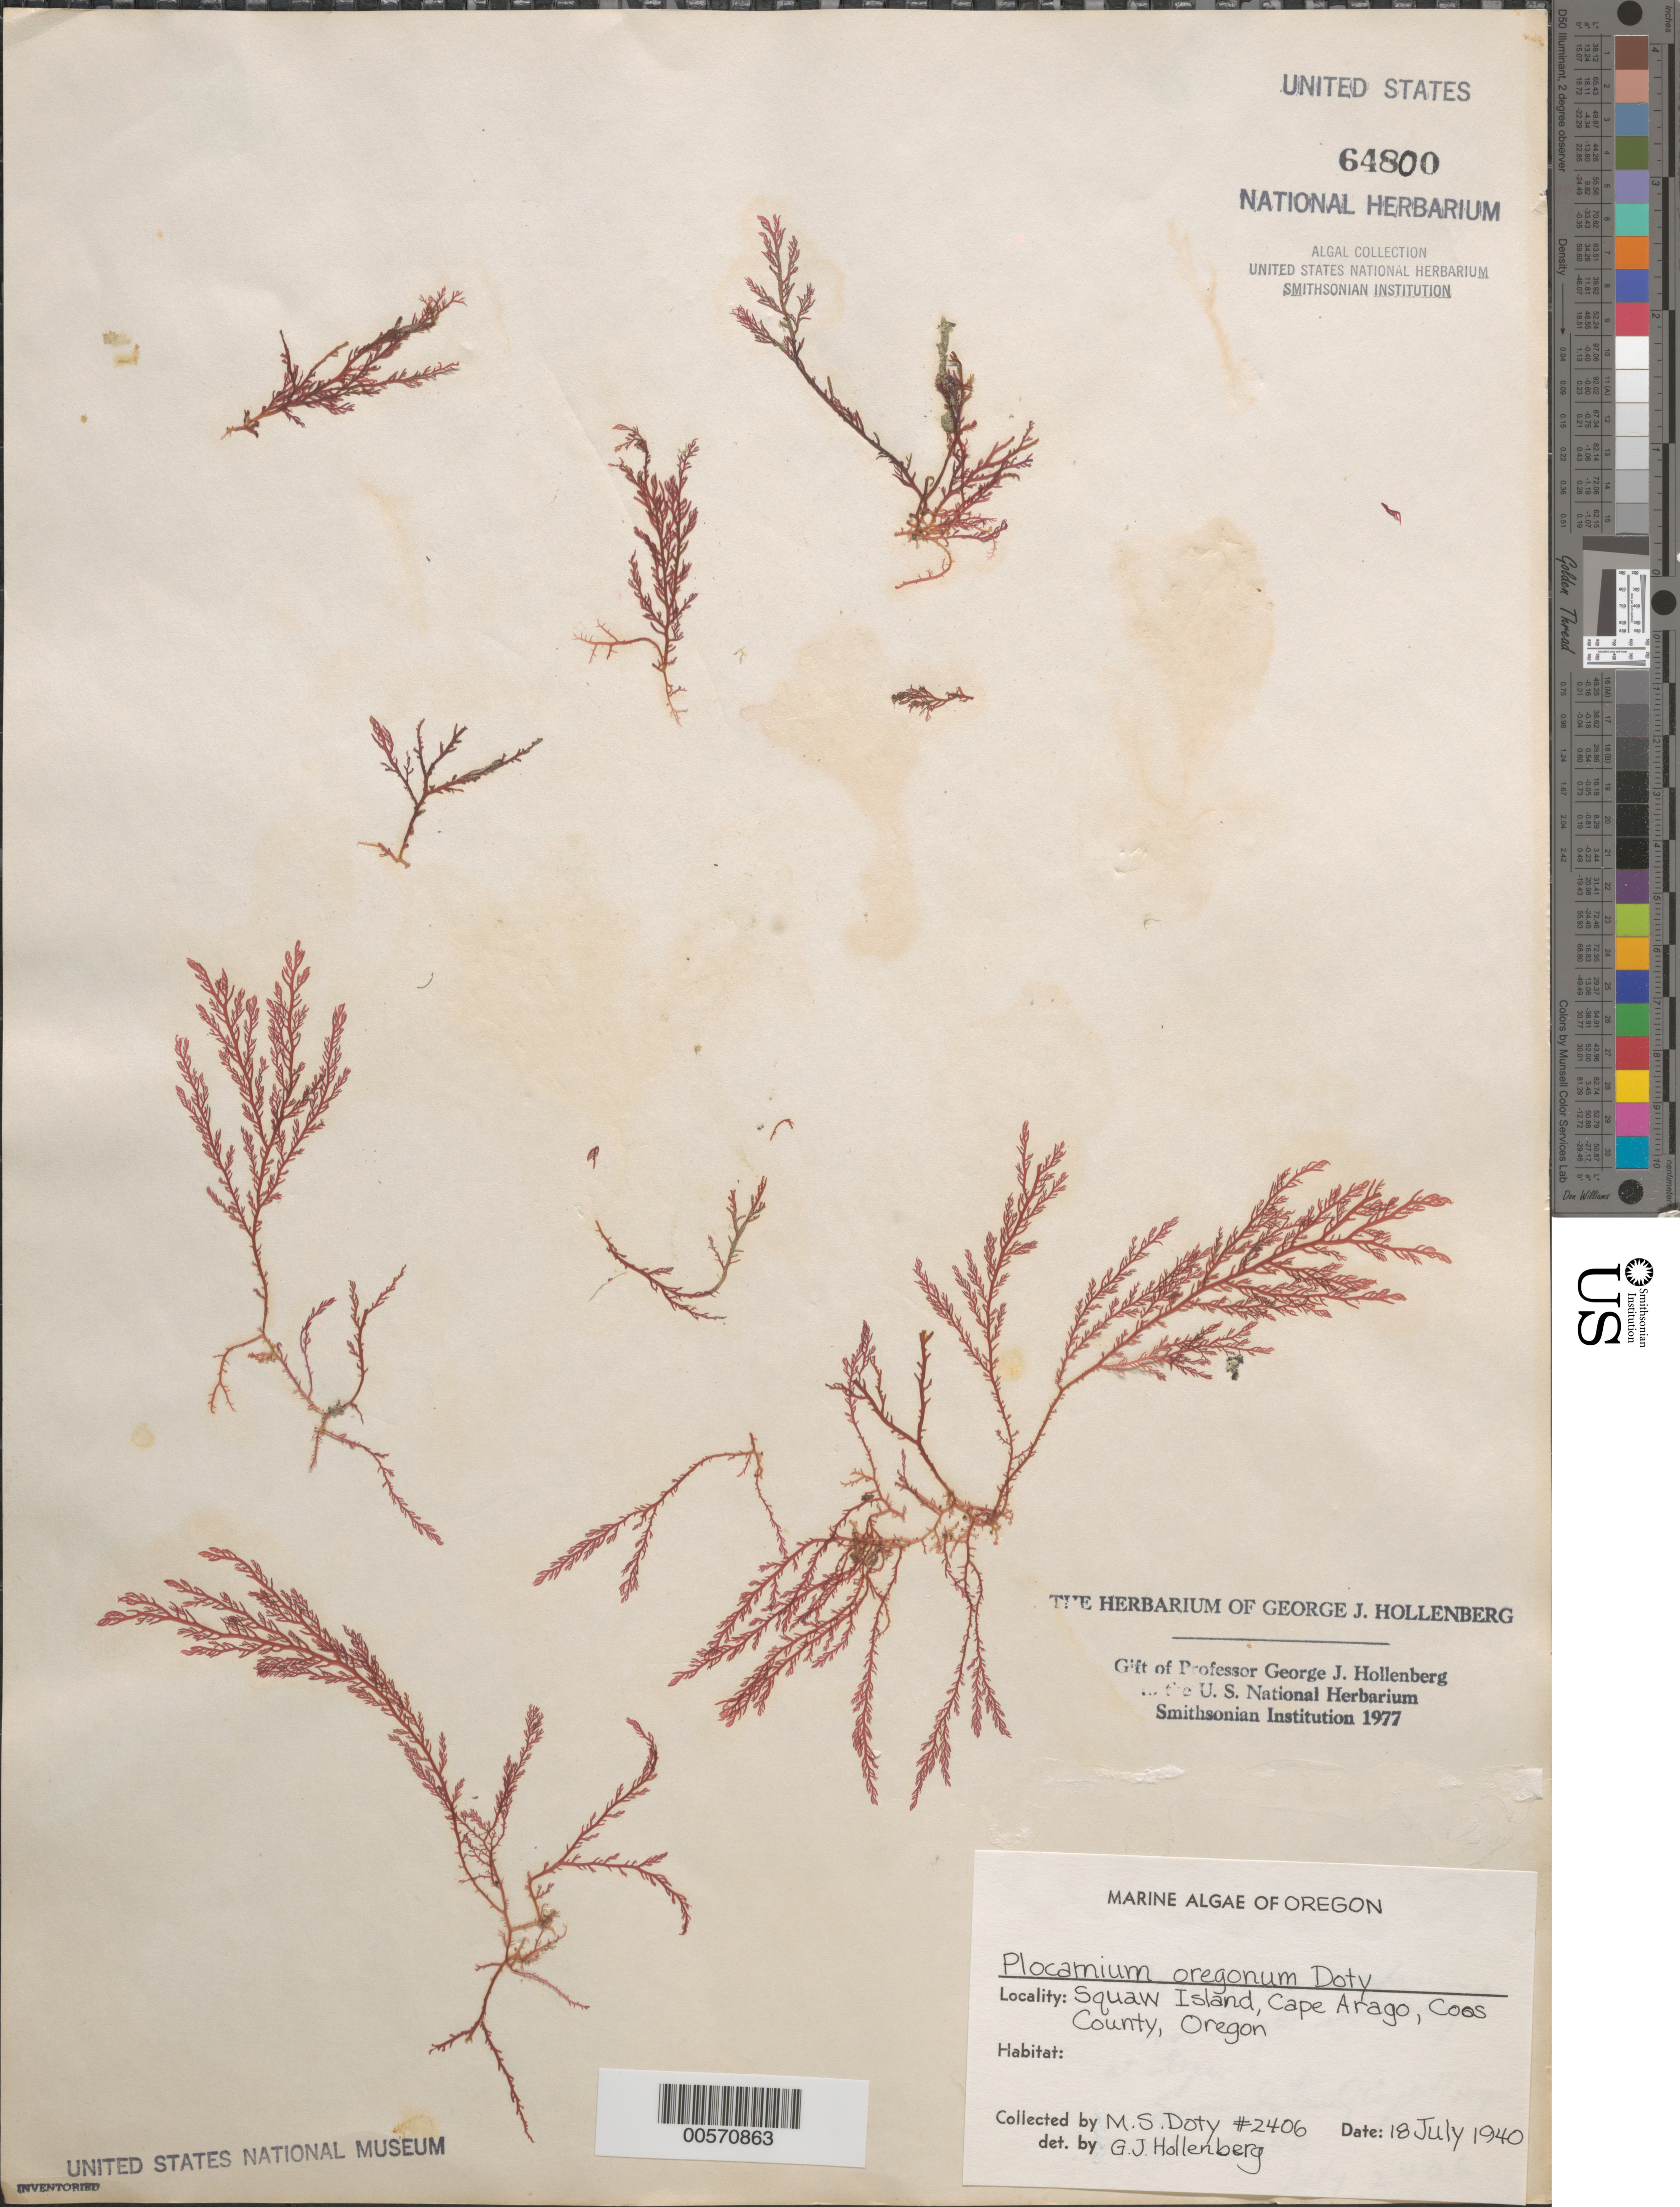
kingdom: Plantae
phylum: Rhodophyta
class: Florideophyceae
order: Plocamiales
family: Plocamiaceae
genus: Plocamium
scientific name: Plocamium oregonum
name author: Doty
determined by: Hollenberg, George J.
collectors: M. S. Doty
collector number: MSD 2406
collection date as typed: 18 Jul 1940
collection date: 1940-07-18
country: United States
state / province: Oregon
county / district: Coos County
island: Squaw Island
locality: Cape Arago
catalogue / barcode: US 64800